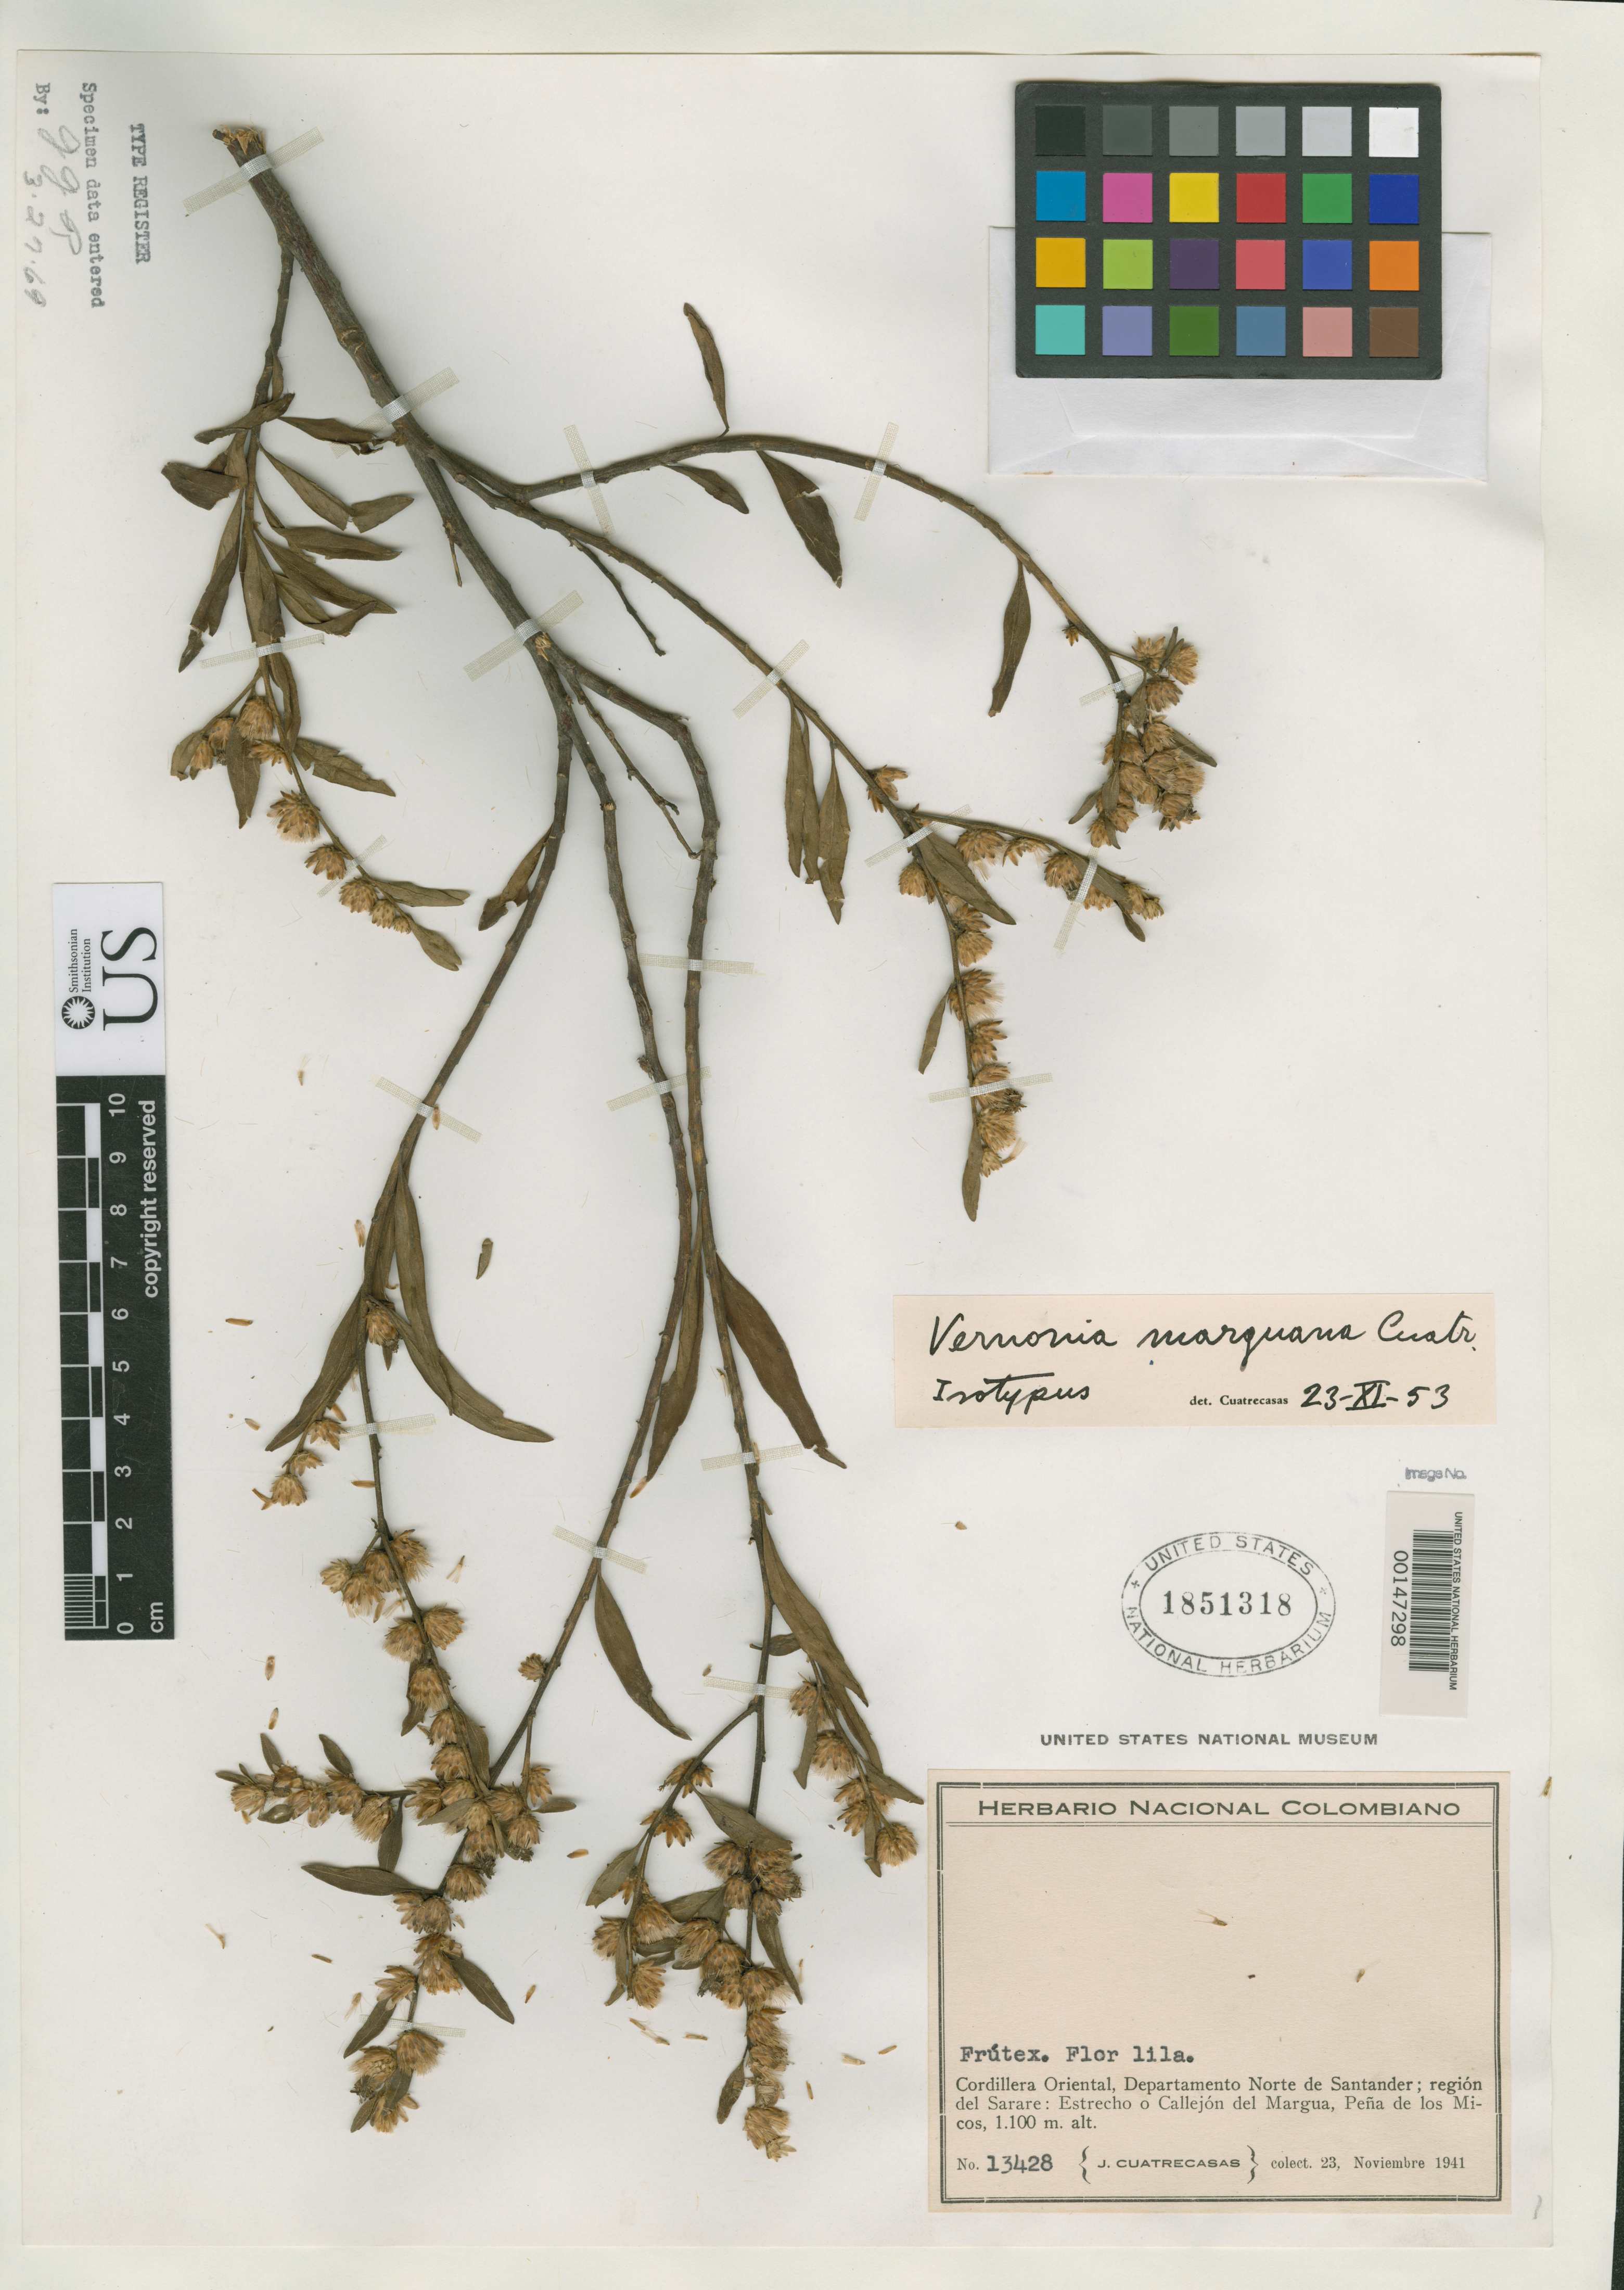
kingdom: Plantae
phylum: Tracheophyta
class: Magnoliopsida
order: Asterales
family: Asteraceae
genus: Vernonia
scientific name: Vernonia marguana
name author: Cuatrec.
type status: Isotype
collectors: J. Cuatrecasas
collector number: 13428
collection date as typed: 23 Nov 1941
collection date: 1941-11-23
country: Colombia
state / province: Norte de Santander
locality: Cordillera Oriental, Departamento Norte de Santander; región del Sarare: Estrecho o Callejón del Margua, Peña de los Micos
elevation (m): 1100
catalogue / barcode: US 1851318